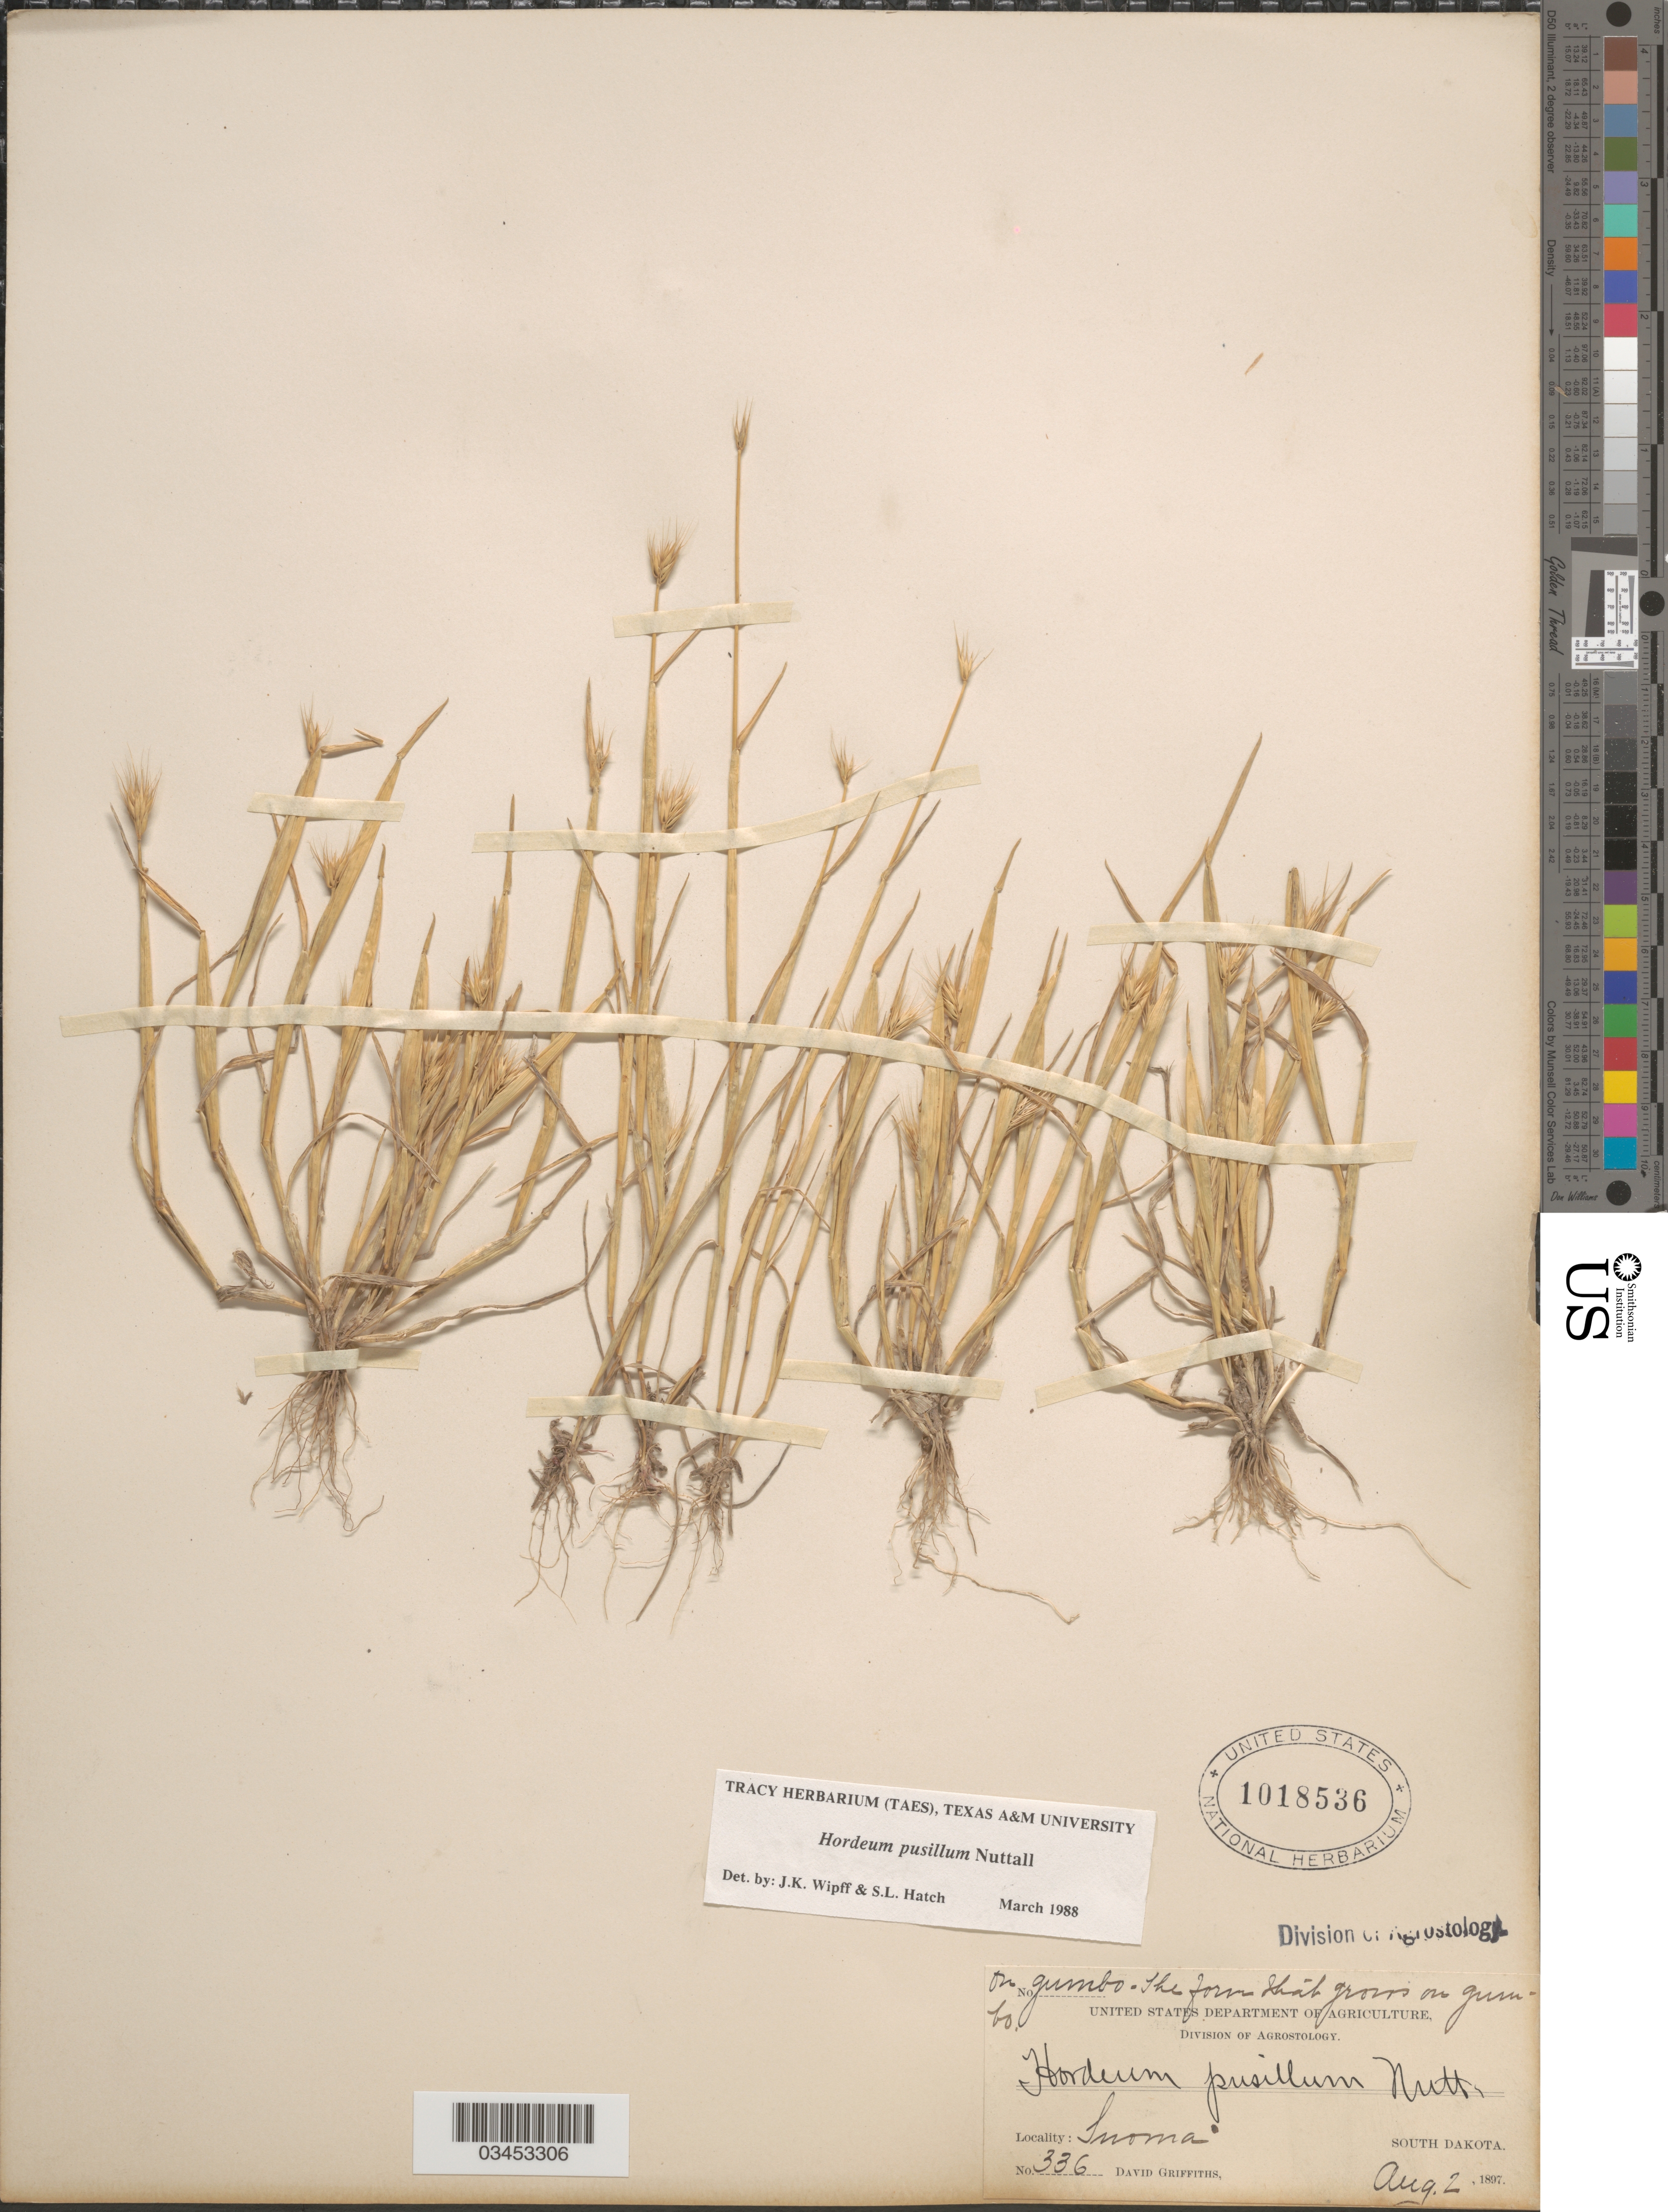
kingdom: Plantae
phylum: Tracheophyta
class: Liliopsida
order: Poales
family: Poaceae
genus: Hordeum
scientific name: Hordeum pusillum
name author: Nutt.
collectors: D. Griffiths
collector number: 336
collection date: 1897-08-02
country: United States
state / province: South Dakota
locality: Snoma.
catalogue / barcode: US 1018536